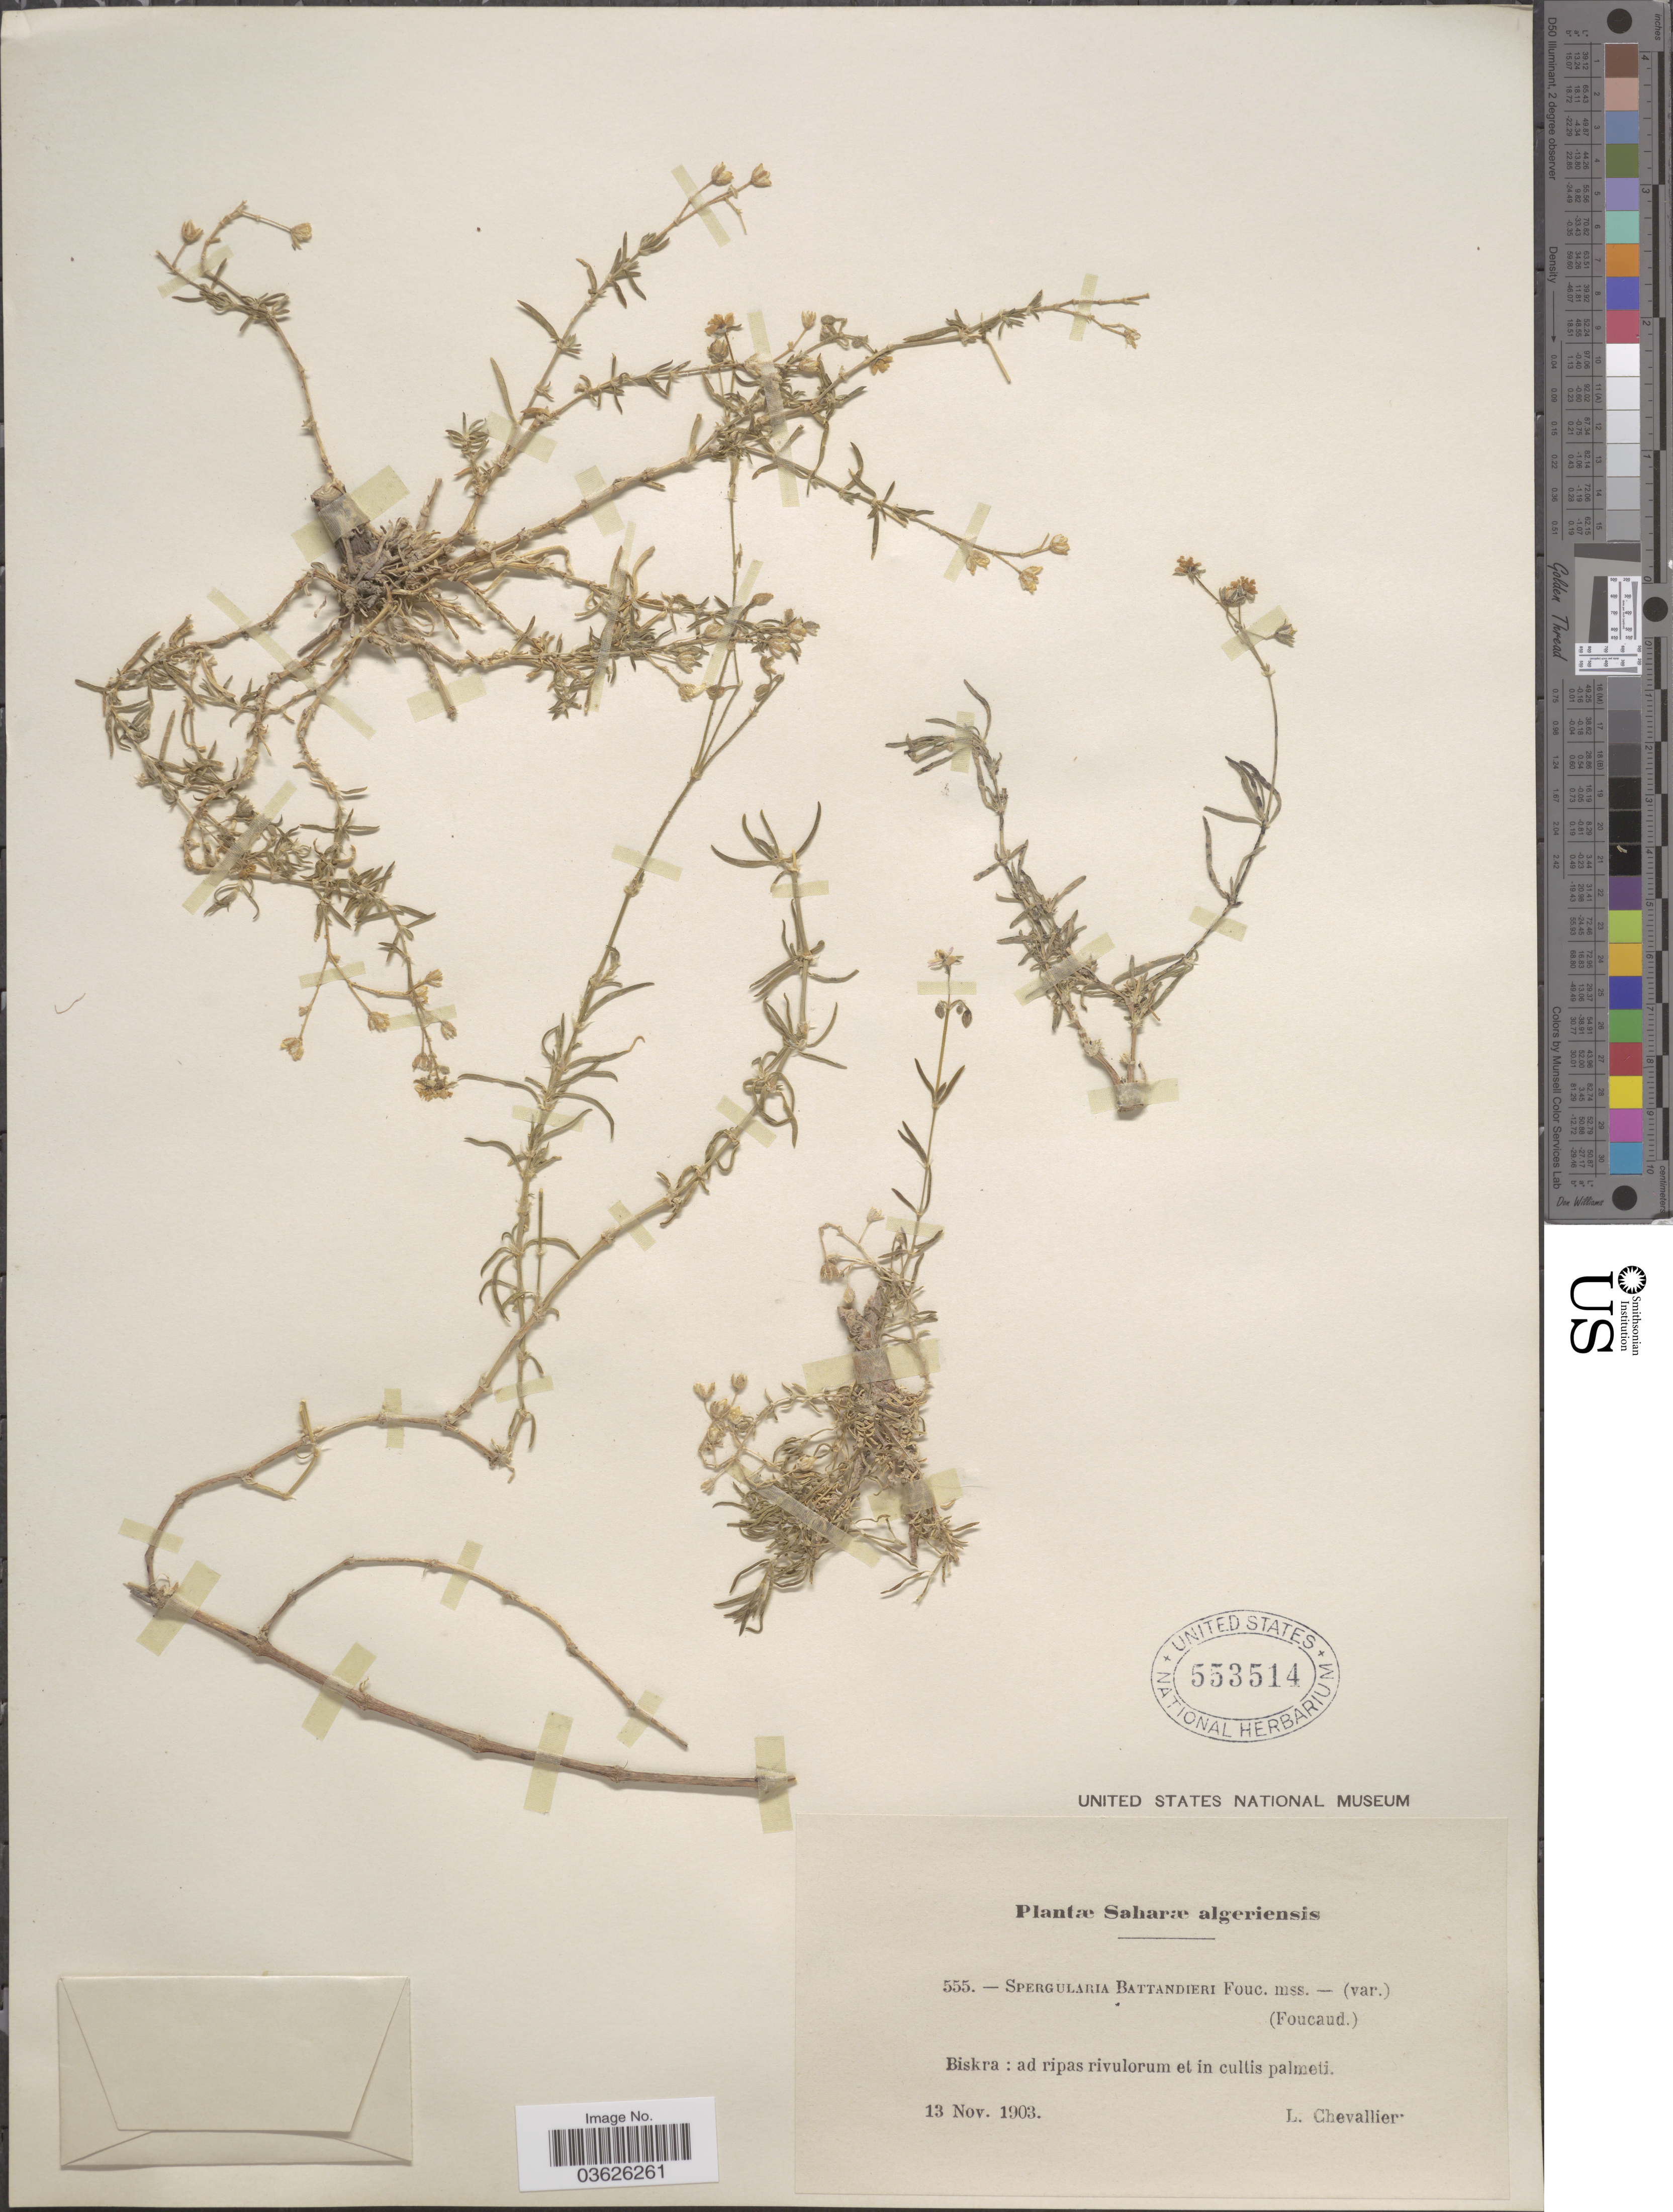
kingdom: Plantae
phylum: Tracheophyta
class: Magnoliopsida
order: Caryophyllales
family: Caryophyllaceae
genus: Spergularia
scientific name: Spergularia battandieri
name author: Foucaud ex E.A. Durand & Barratte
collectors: L. Chevallier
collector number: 555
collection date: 1903-11-13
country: Algeria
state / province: Biskra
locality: Saharæ algeriensis. Ad ripas rivulorum et in cultis palmeti.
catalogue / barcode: US 553514